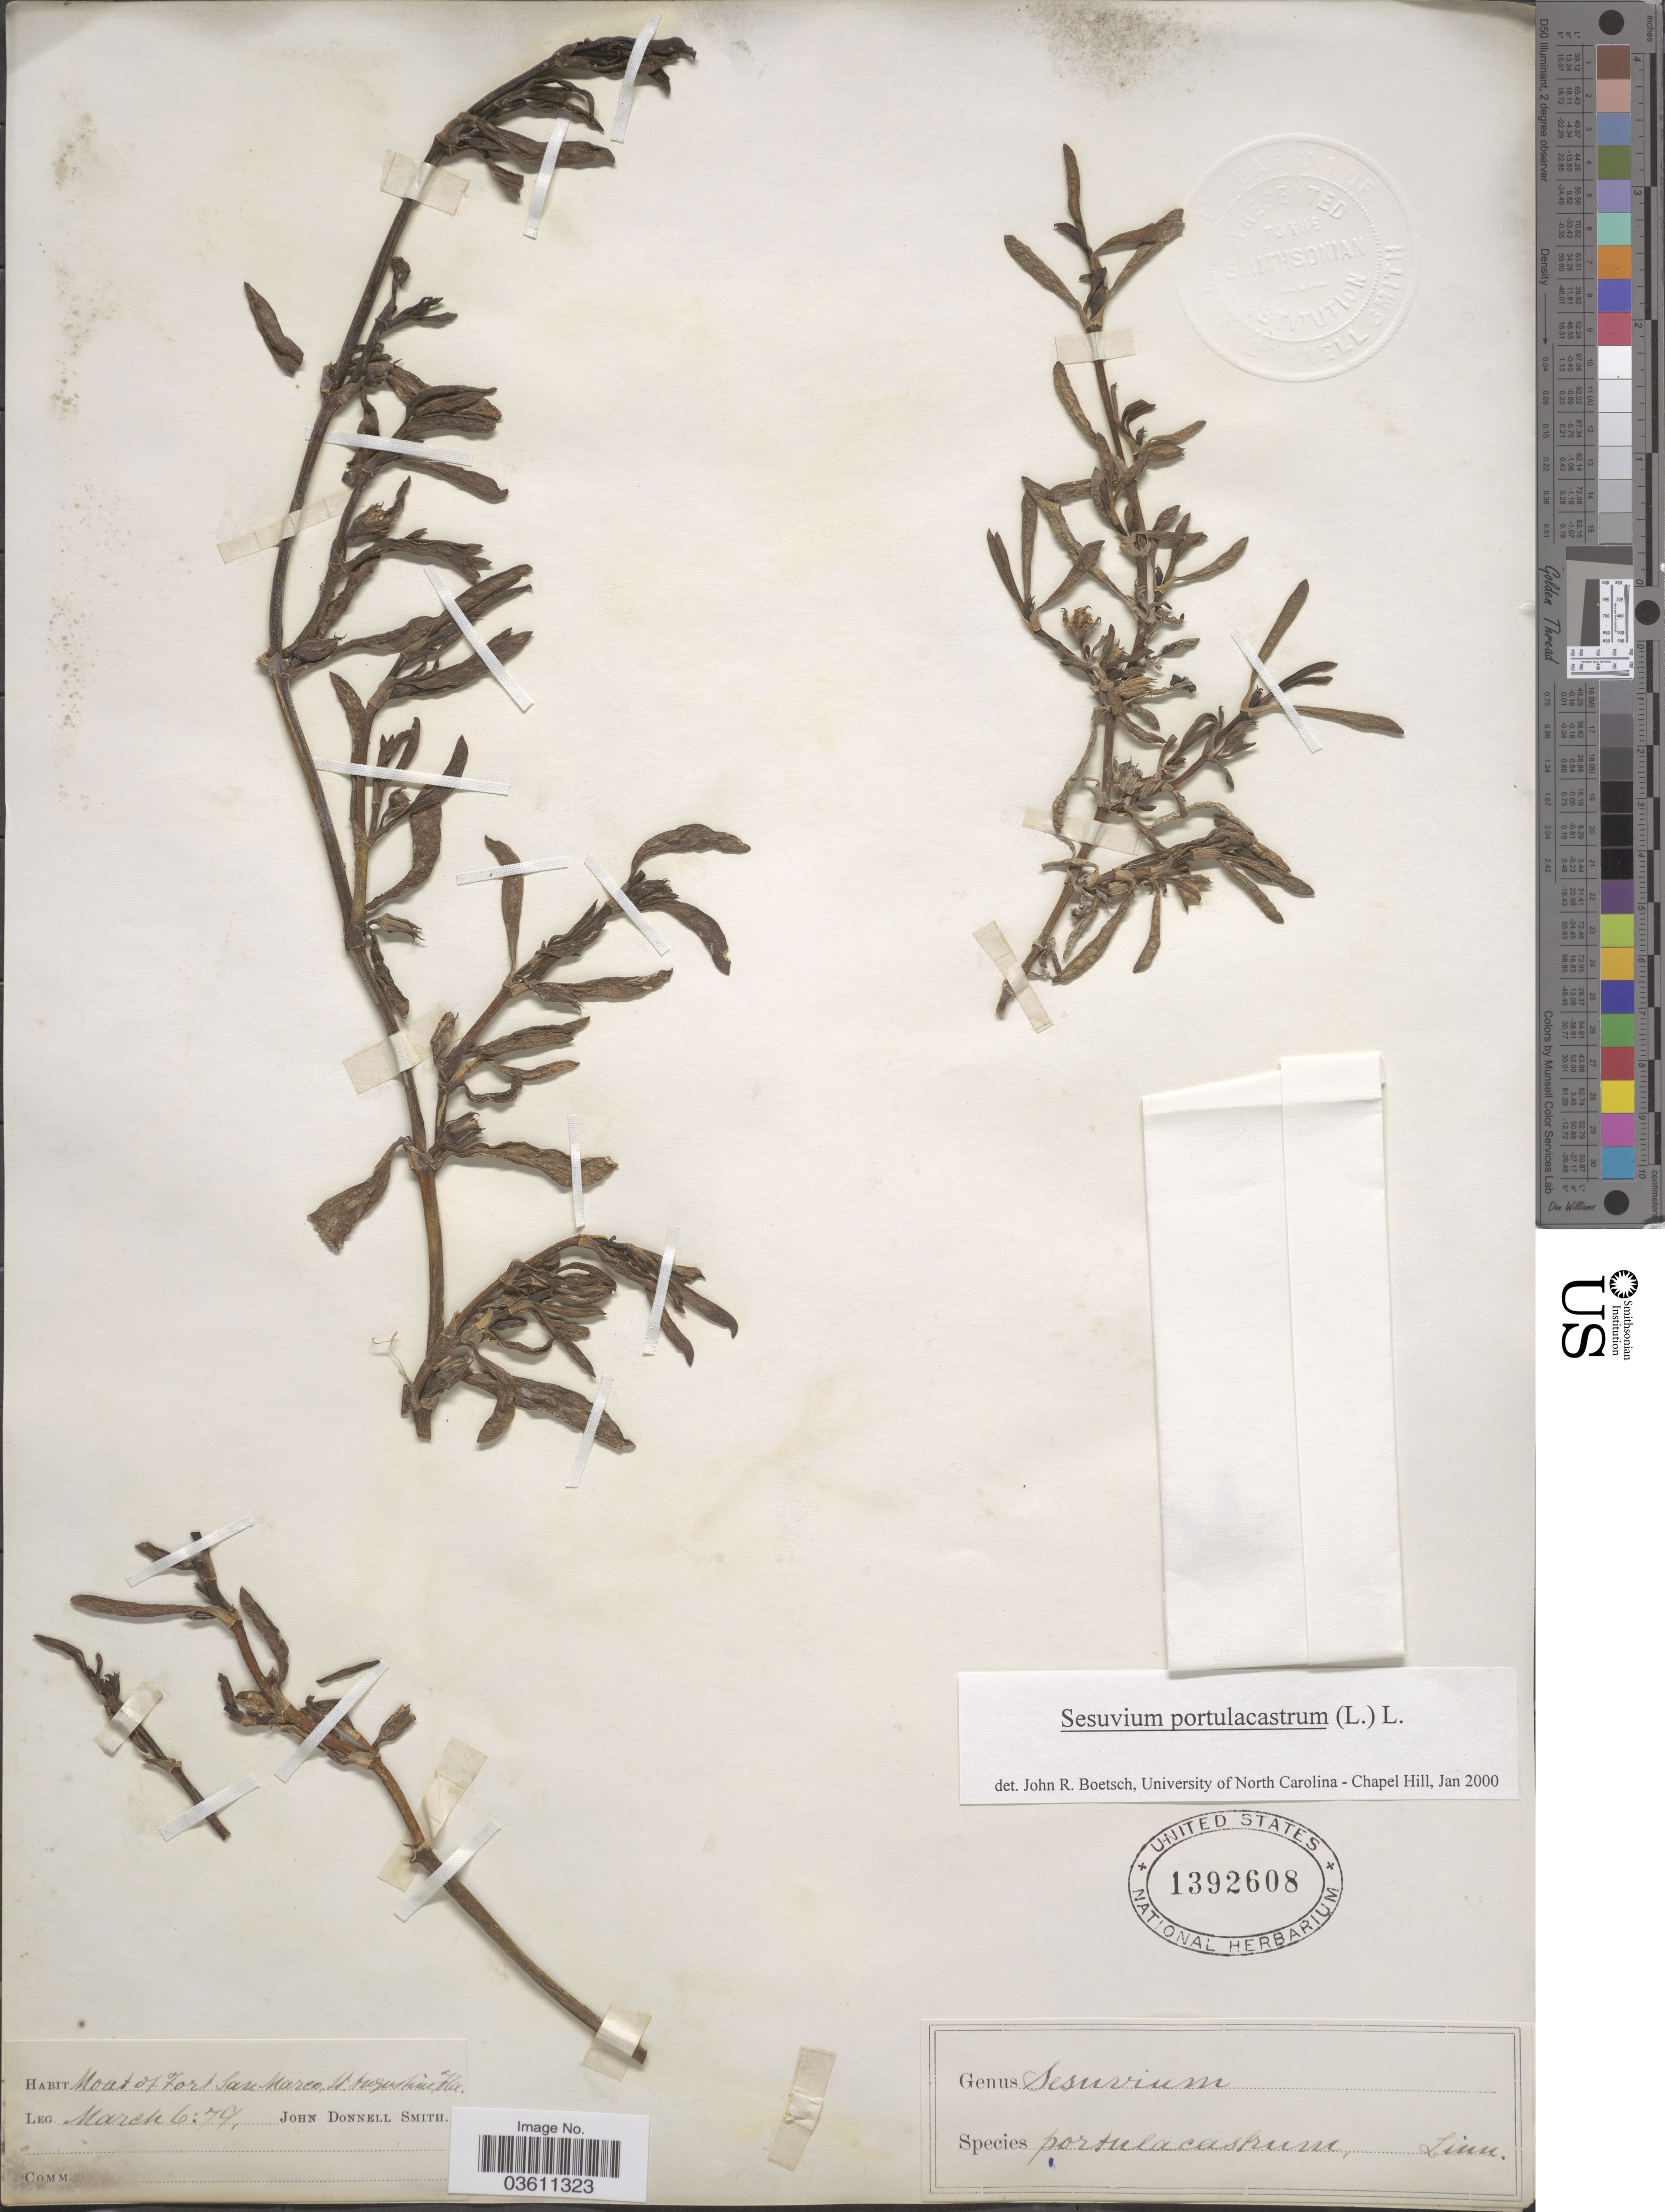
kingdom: Plantae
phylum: Tracheophyta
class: Magnoliopsida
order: Caryophyllales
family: Aizoaceae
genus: Sesuvium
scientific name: Sesuvium portulacastrum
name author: (L.) L.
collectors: J. Donnell Smith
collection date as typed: Transcribed d/m/y: 6/3/79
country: United States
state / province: Florida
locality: Moat of Fort San Marco, St. Augustine.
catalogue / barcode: US 1392608